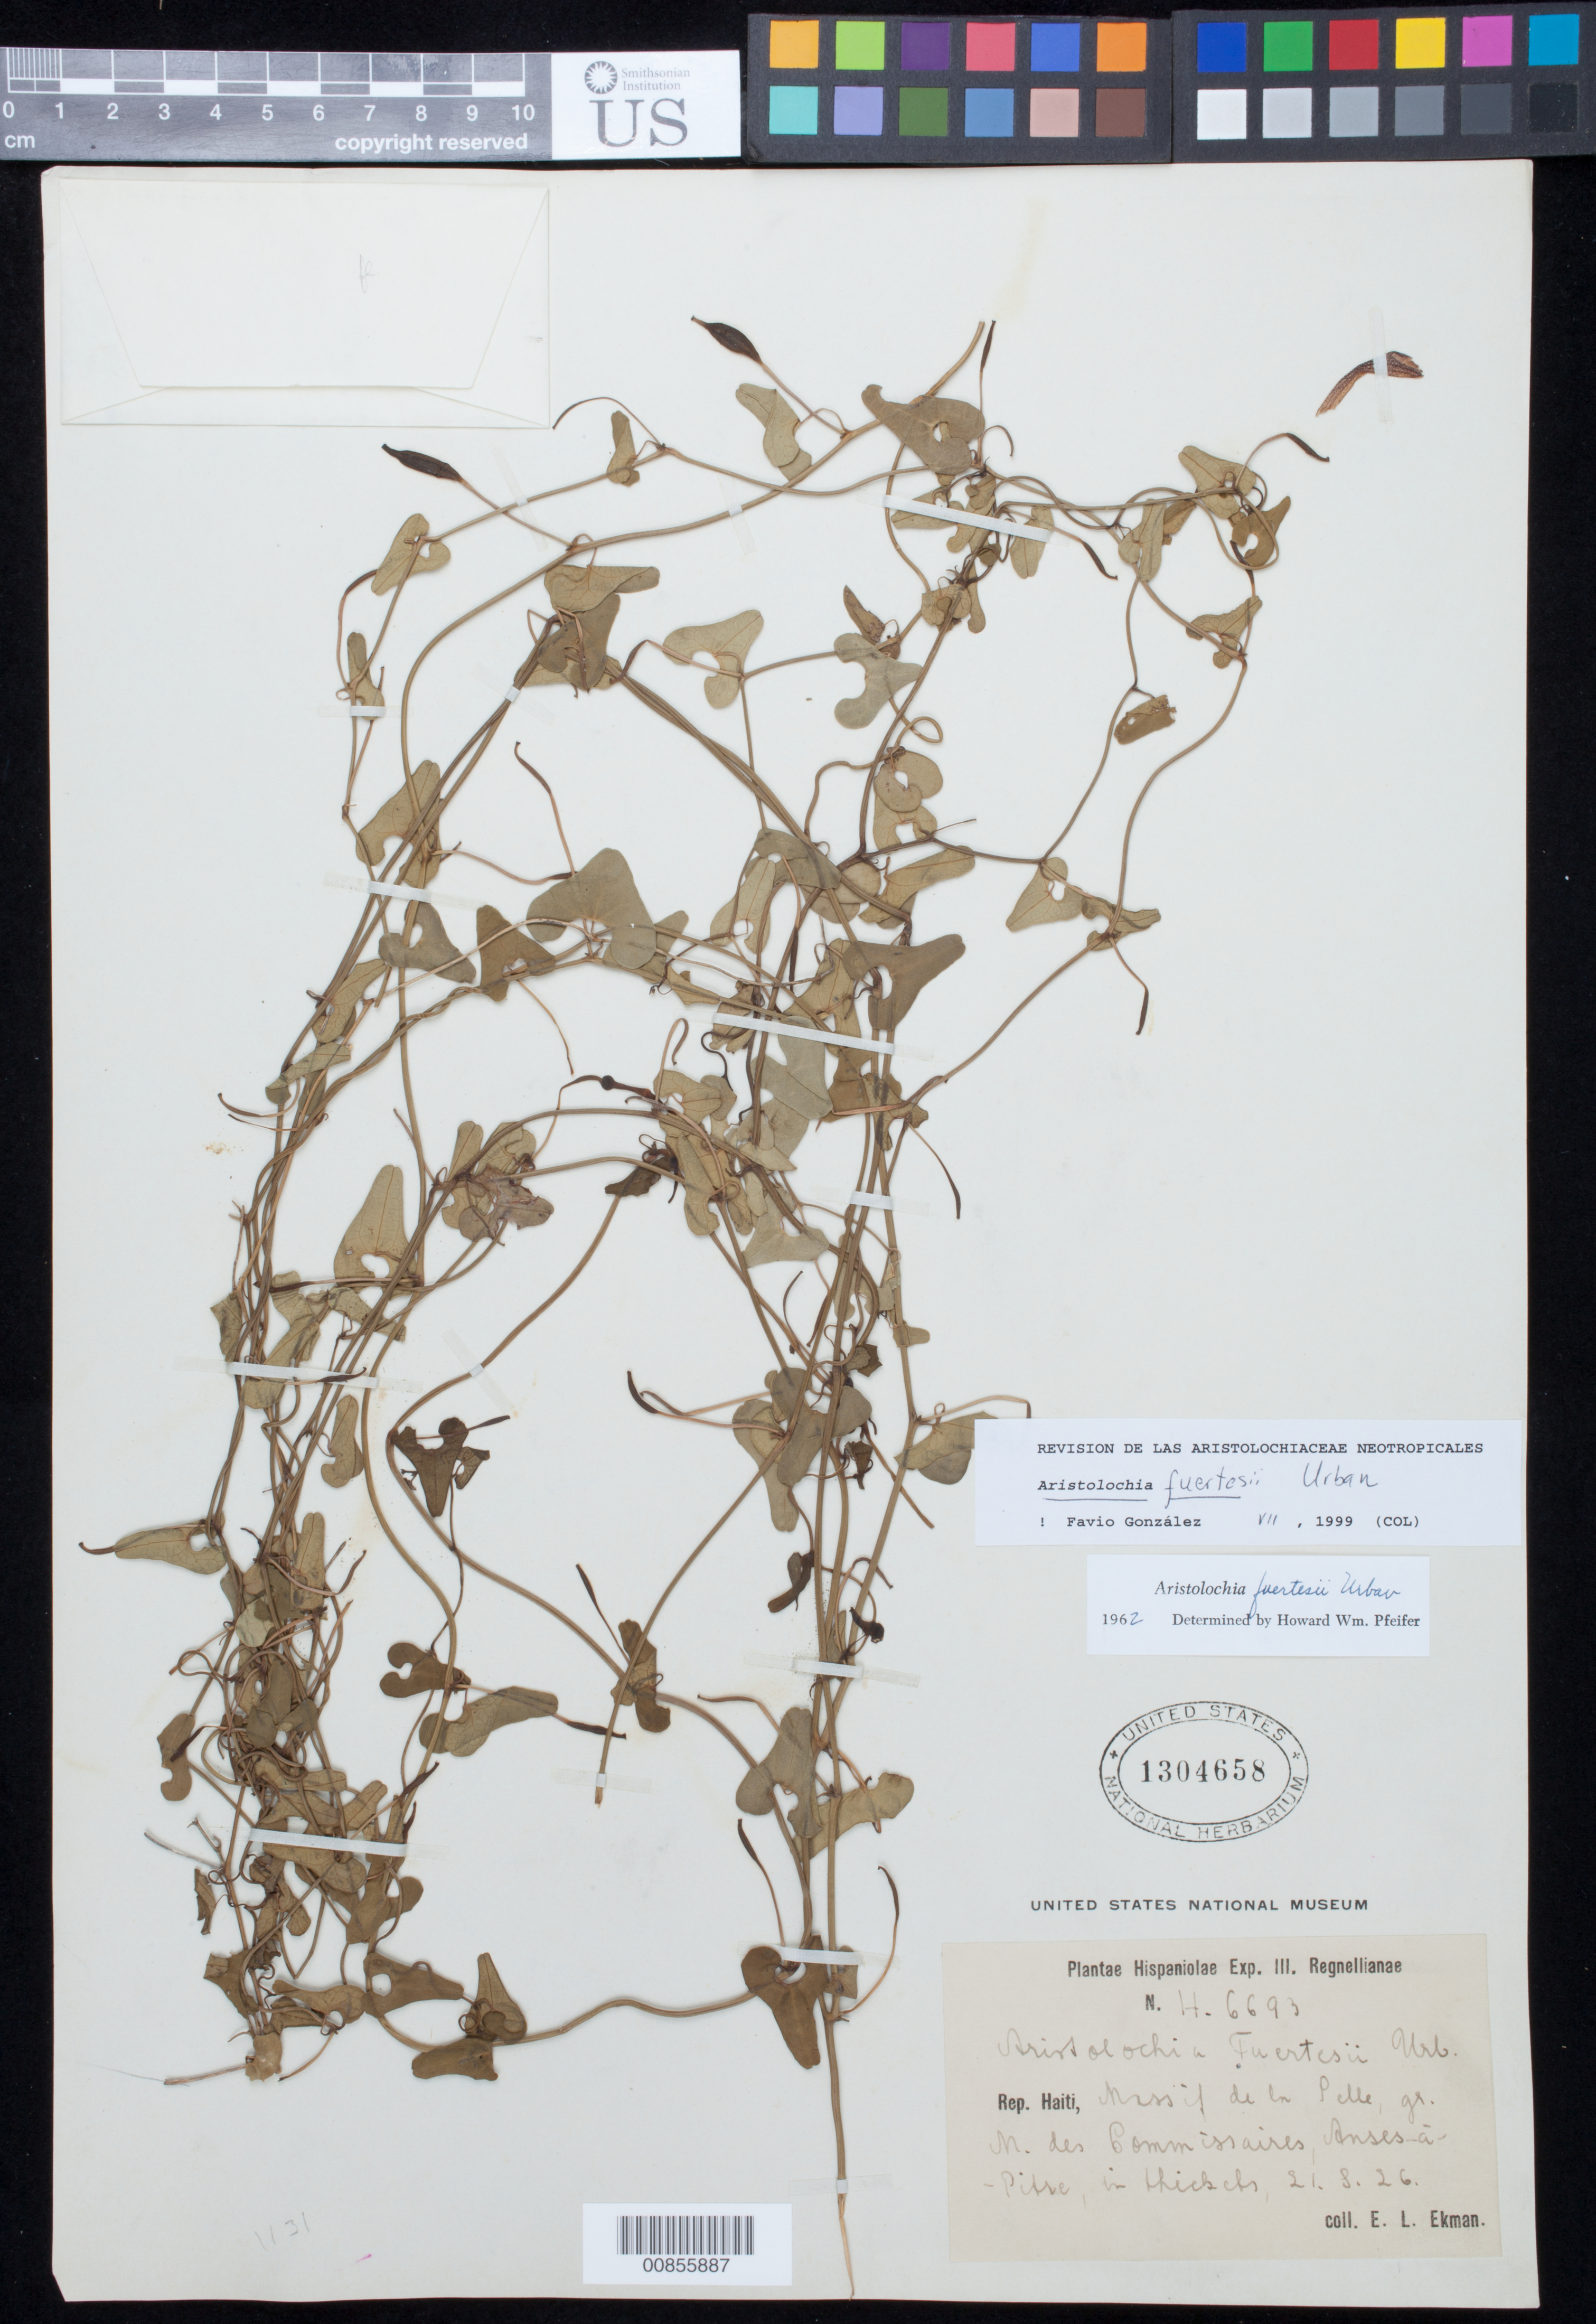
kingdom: Plantae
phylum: Tracheophyta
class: Magnoliopsida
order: Piperales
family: Aristolochiaceae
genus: Aristolochia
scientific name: Aristolochia punctata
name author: Lam.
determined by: González, F., (COL), Universidad Nacional de Colombia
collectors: E. L. Ekman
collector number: H 6693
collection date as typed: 21 Aug 1926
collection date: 1926-08-21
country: Haiti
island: Hispaniola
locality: Massif de la Selle, gr. M. des Commissaires, Anses- à-Pitre.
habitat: In thickets.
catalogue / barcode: US 1304658